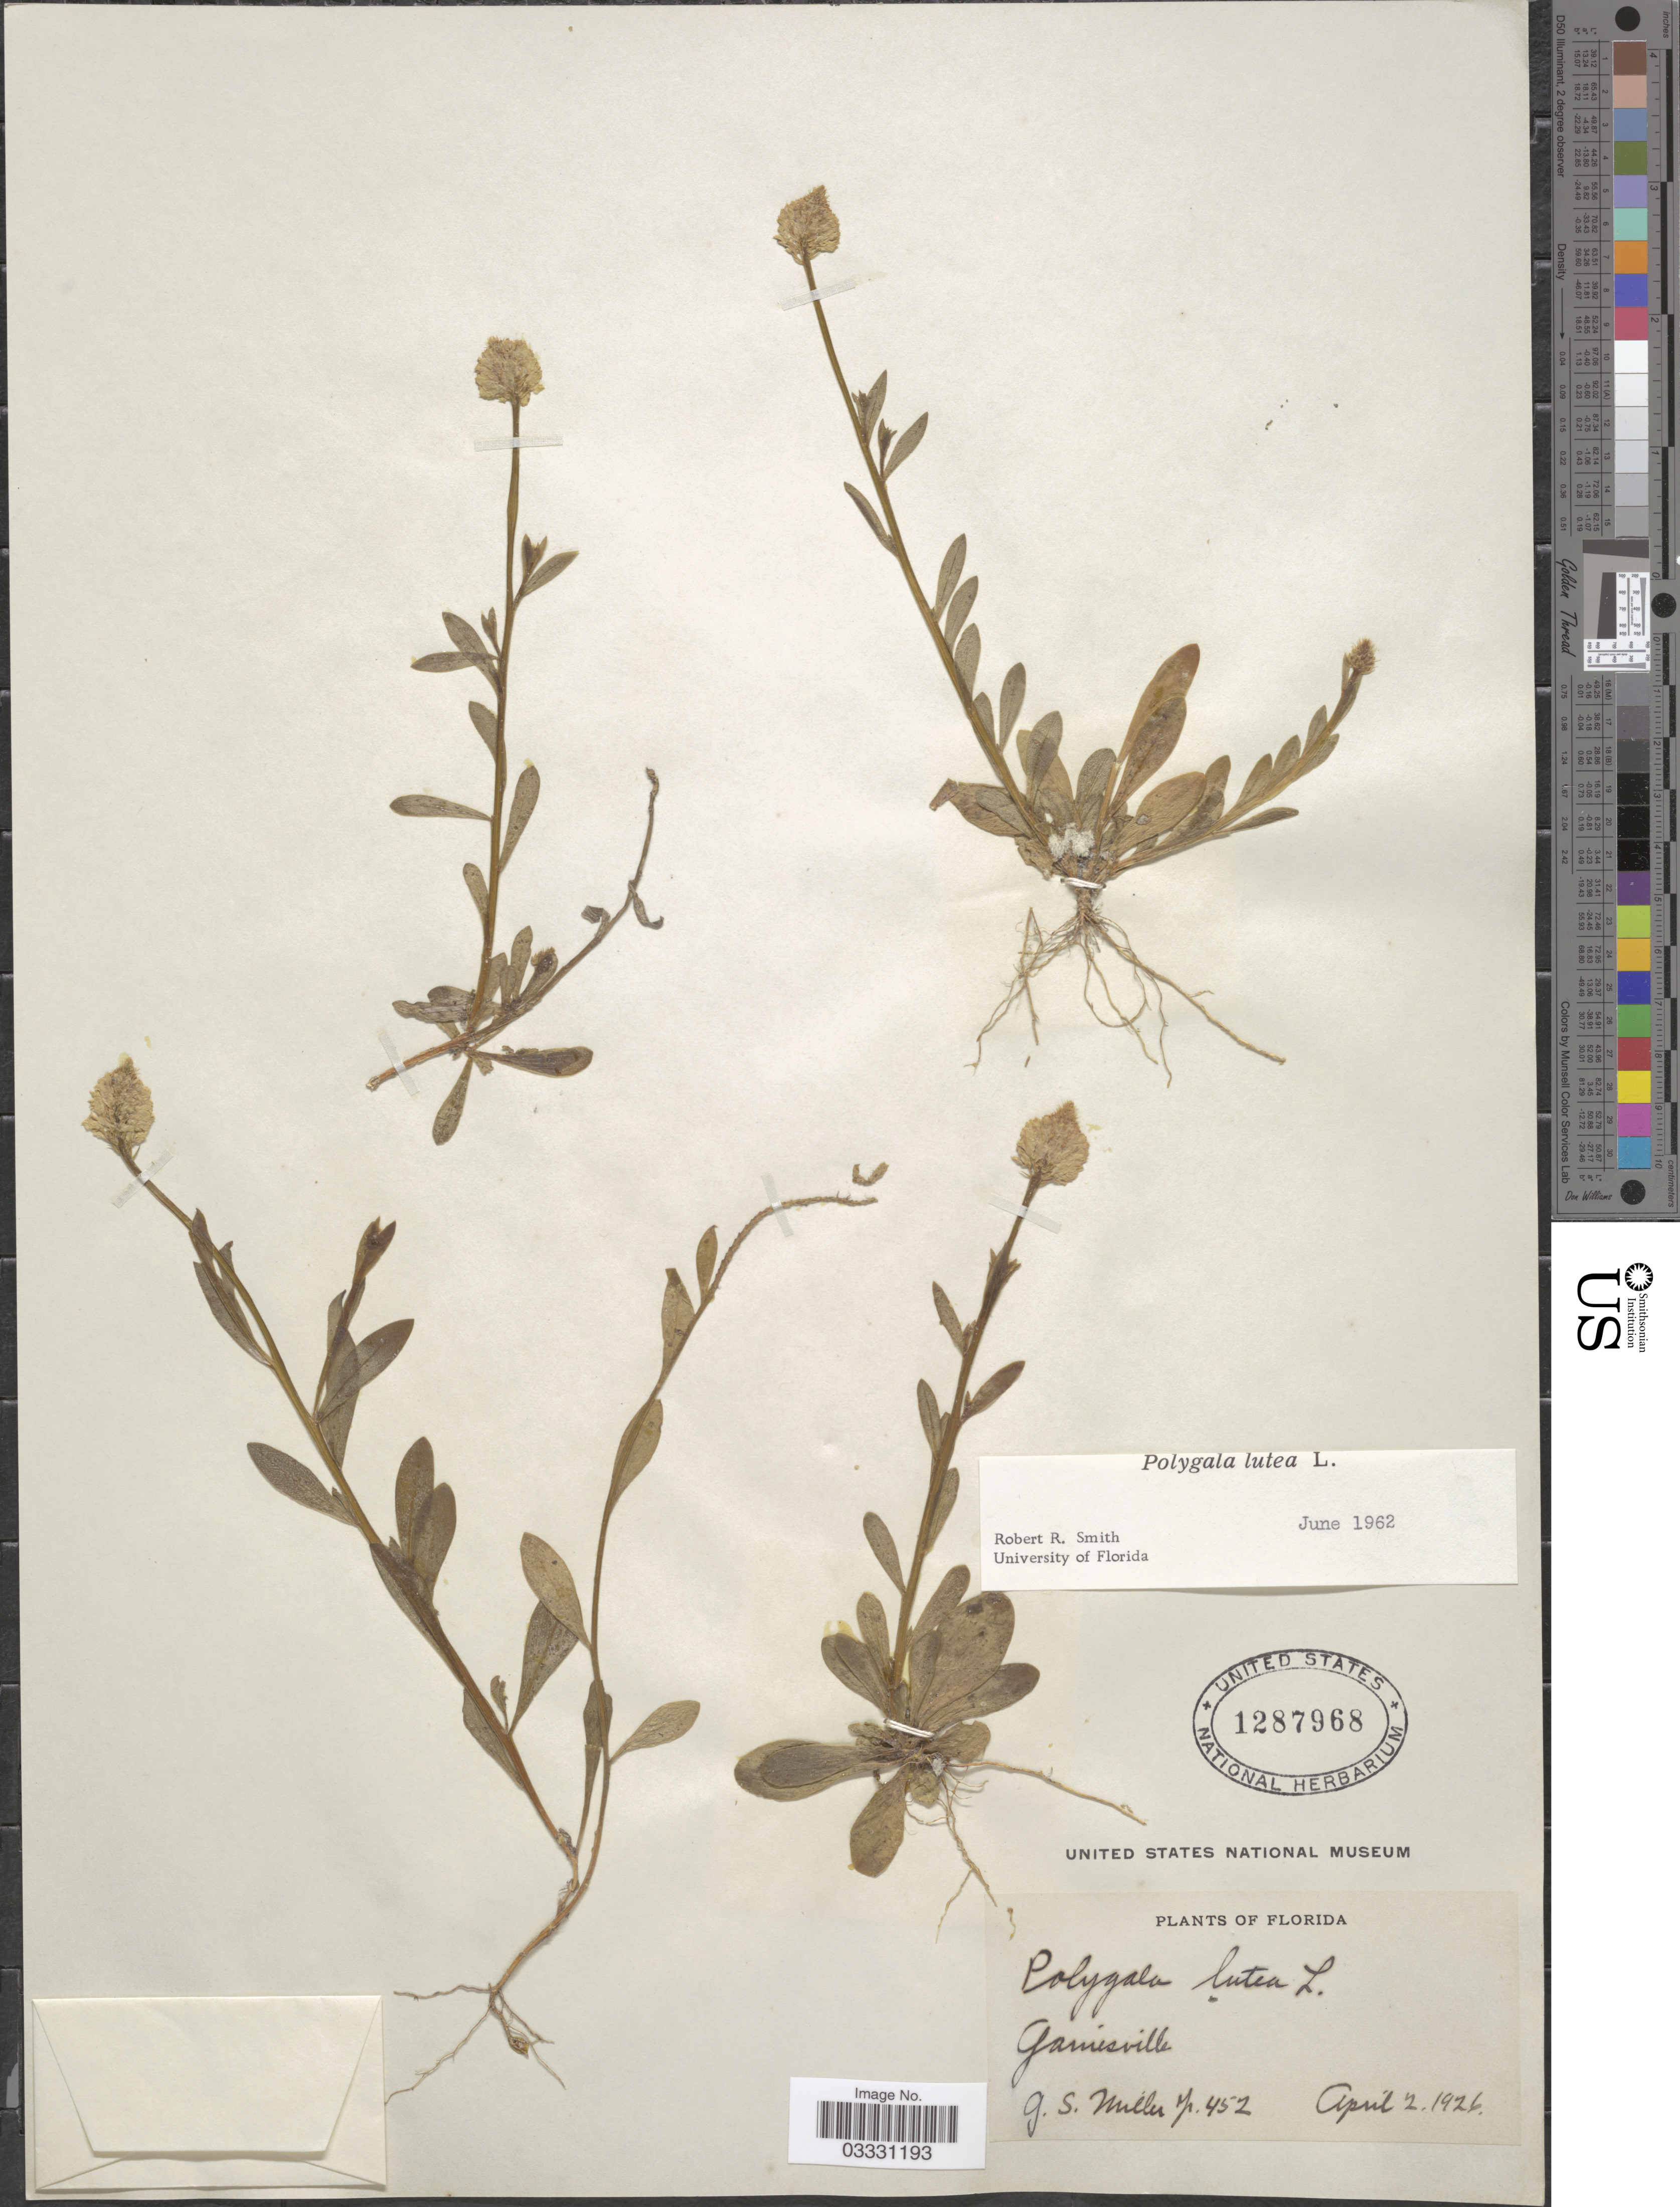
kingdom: Plantae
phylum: Tracheophyta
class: Magnoliopsida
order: Fabales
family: Polygalaceae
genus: Polygala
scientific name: Polygala lutea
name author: L.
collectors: G. S. Miller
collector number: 452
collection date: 1926-04-02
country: United States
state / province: Florida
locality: Gainesville.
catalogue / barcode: US 1287968